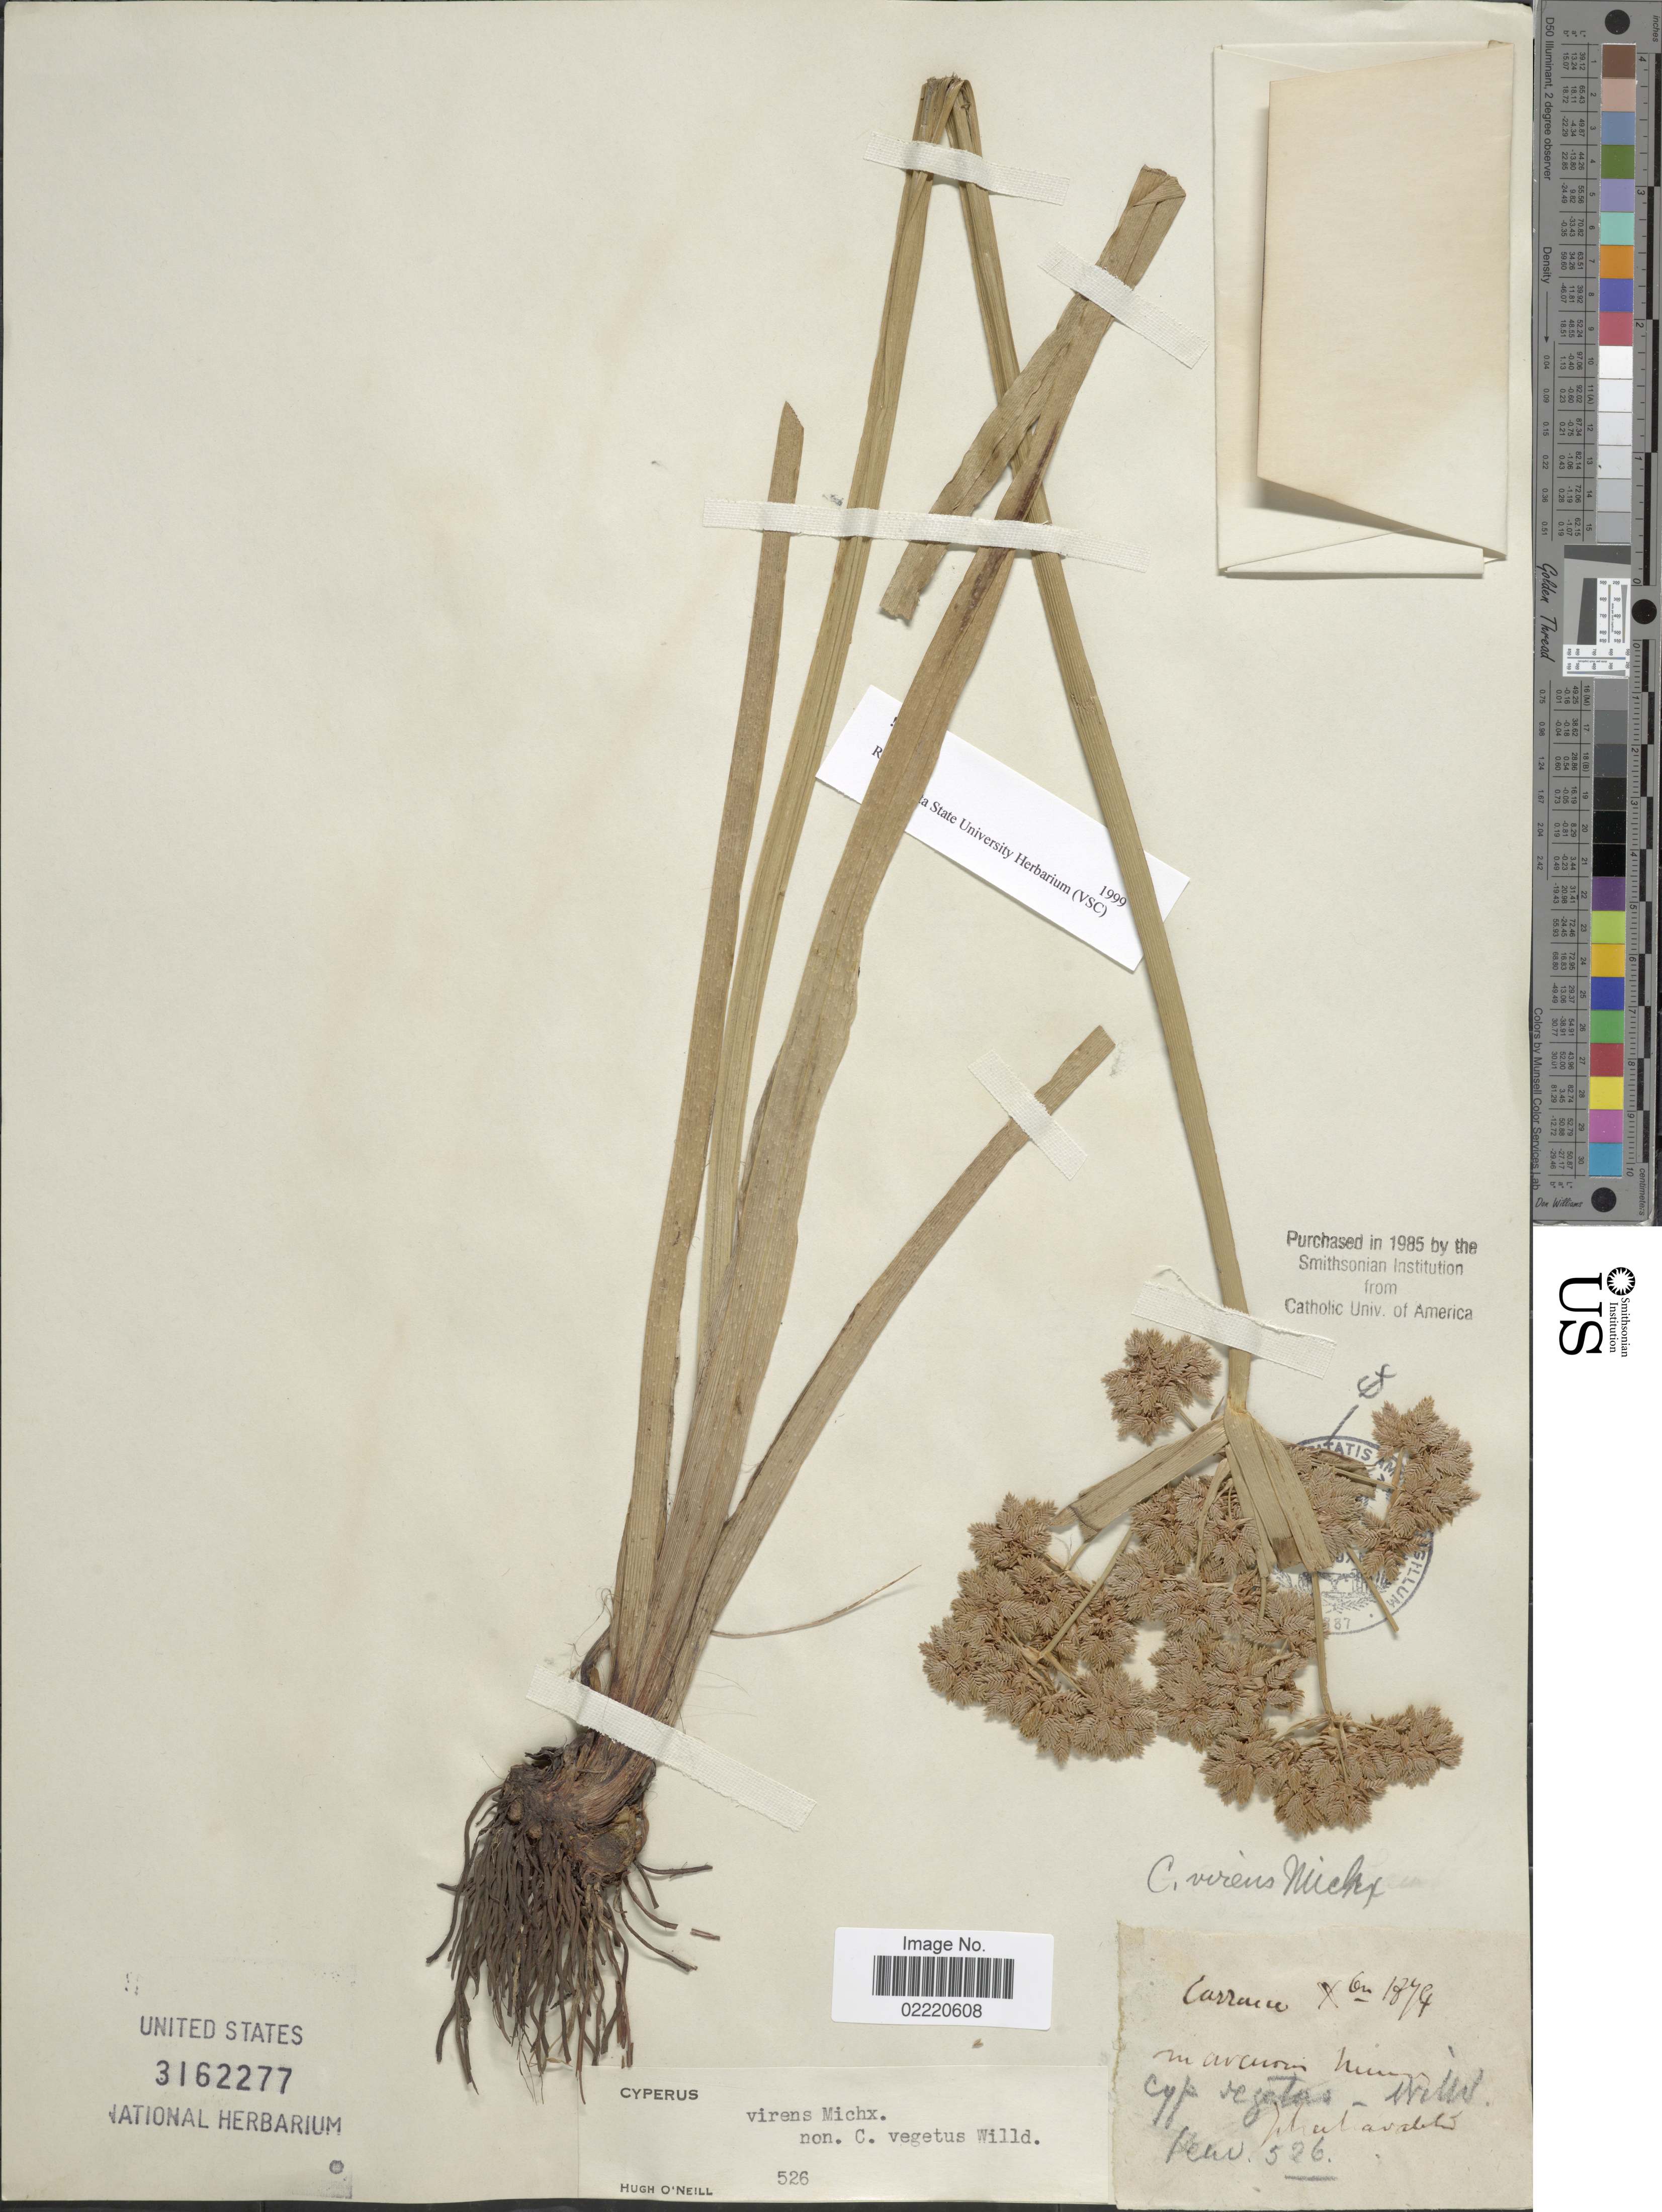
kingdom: Plantae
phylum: Tracheophyta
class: Liliopsida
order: Poales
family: Cyperaceae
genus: Cyperus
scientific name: Cyperus virens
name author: Michx.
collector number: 526?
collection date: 1879-12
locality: Carraum, Zhutavalah [interpreted]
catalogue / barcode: US 3162277